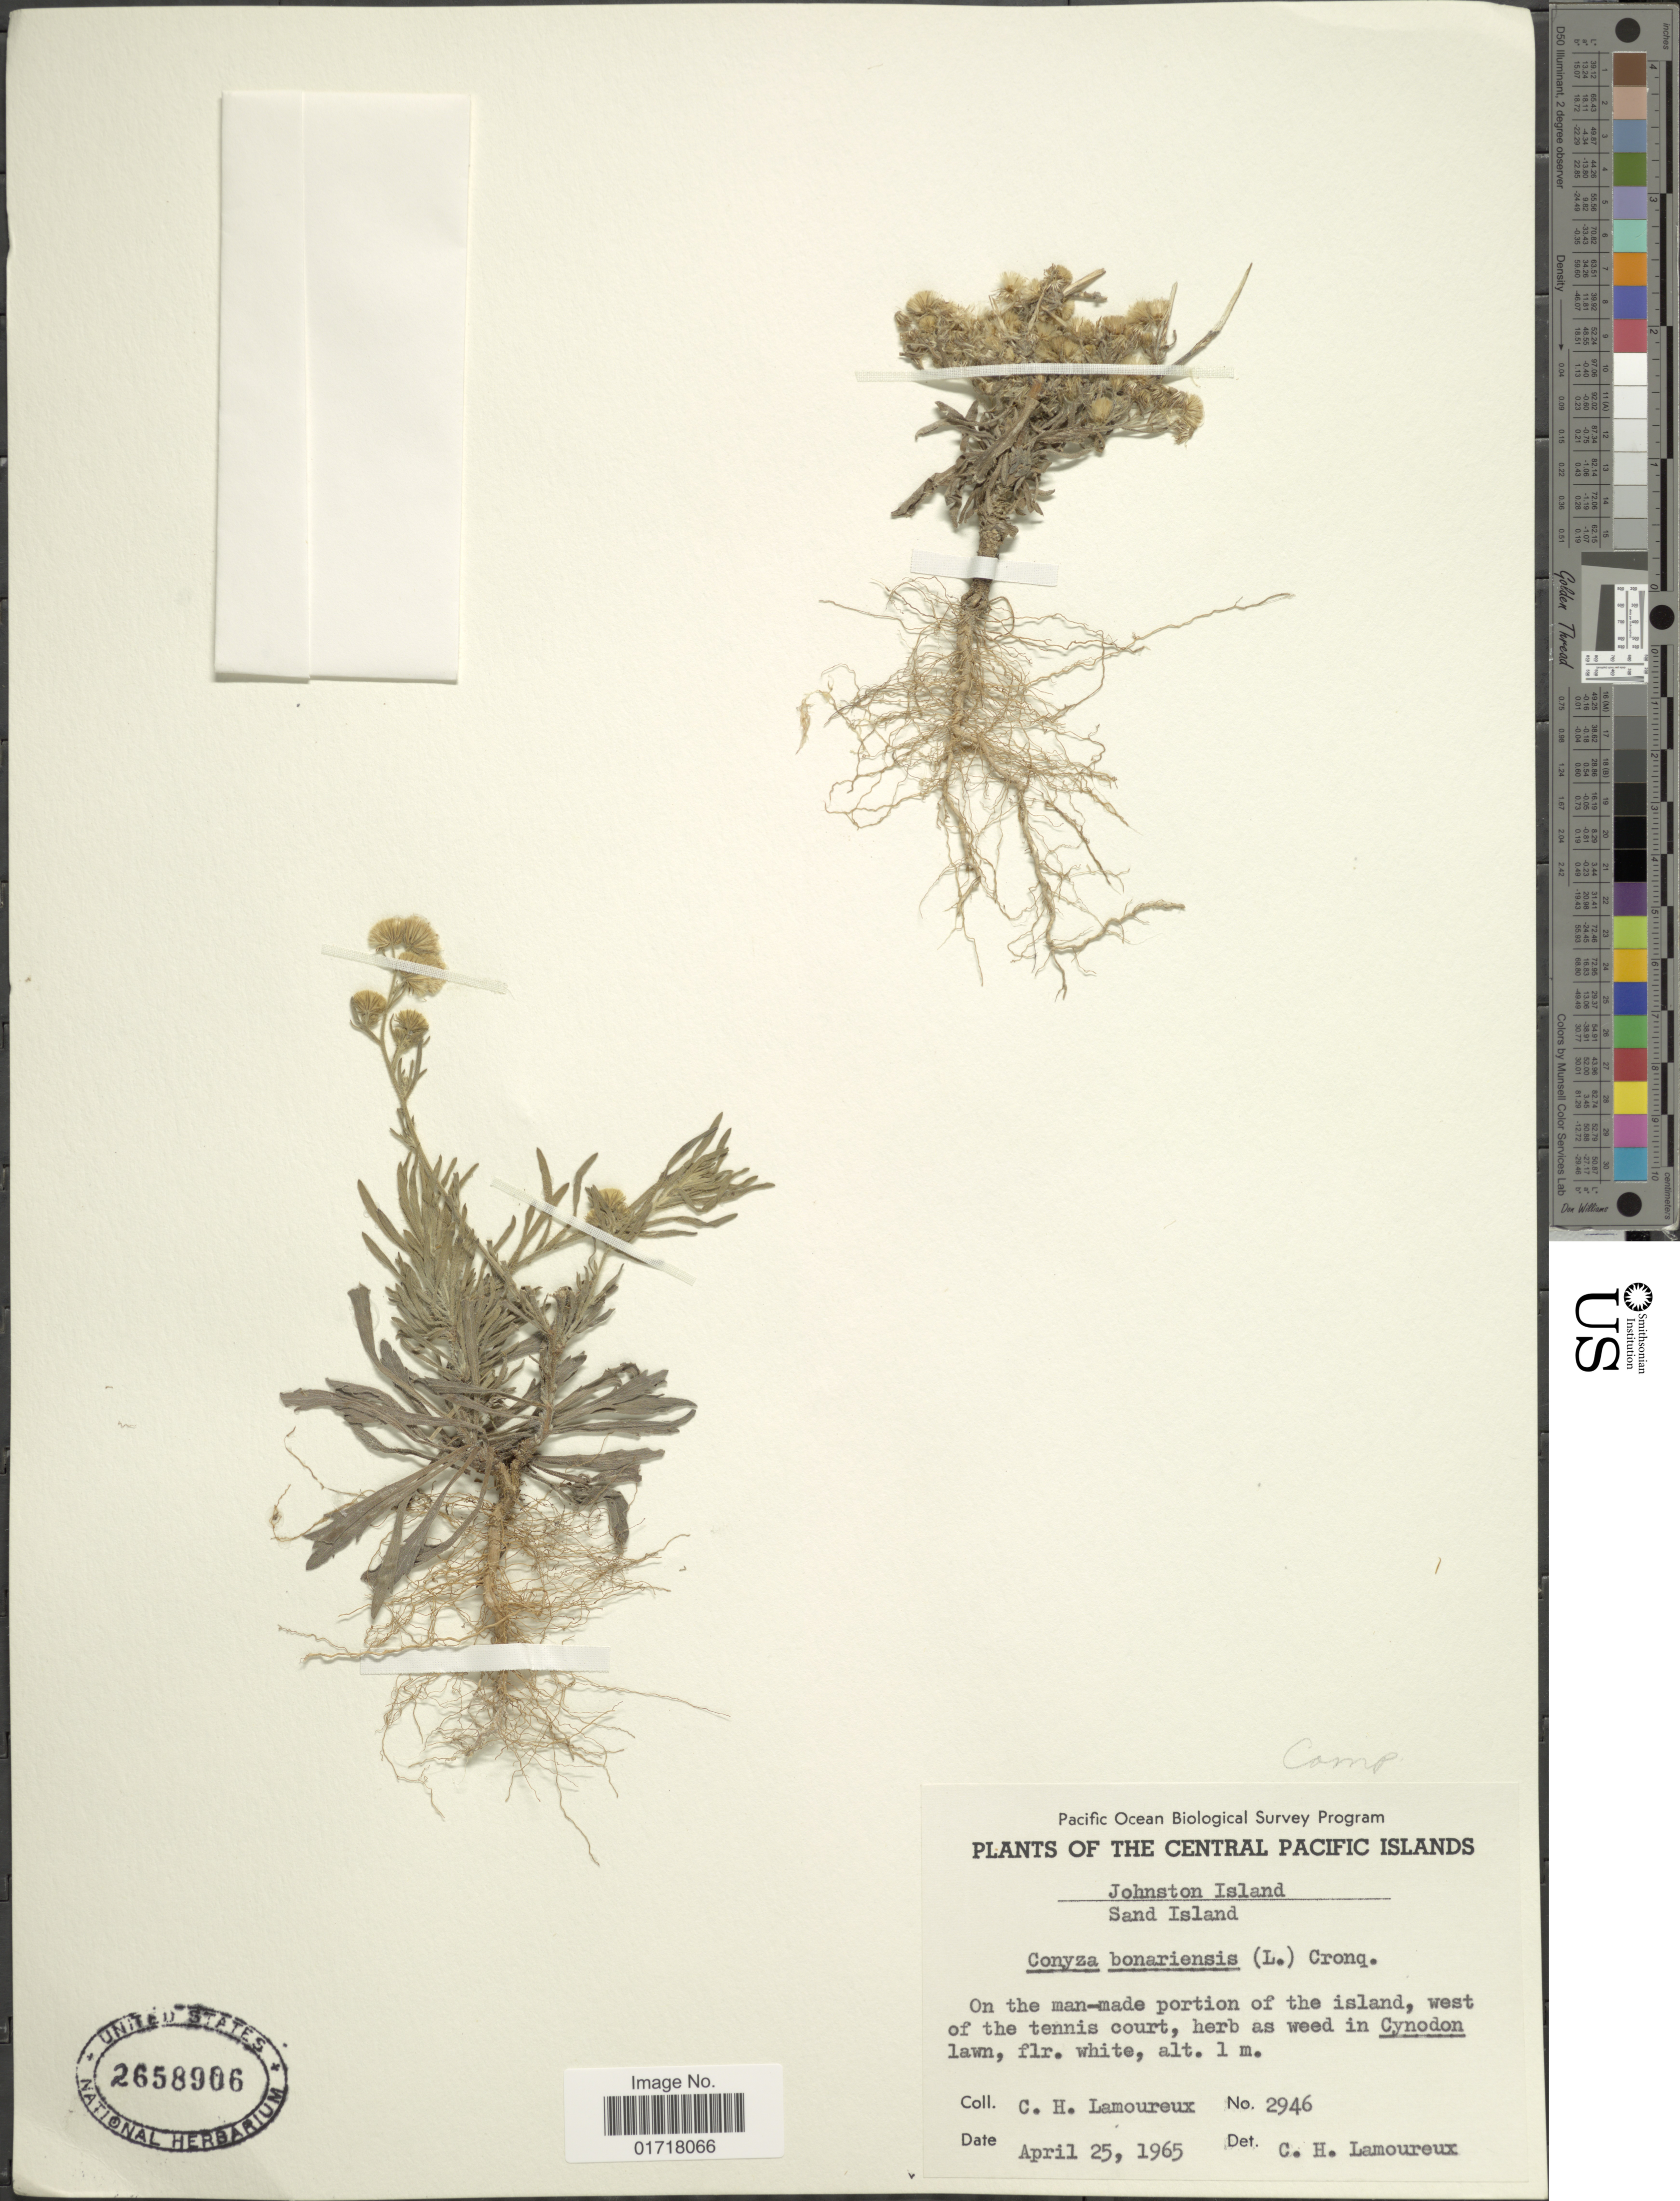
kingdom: Plantae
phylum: Tracheophyta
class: Magnoliopsida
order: Asterales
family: Asteraceae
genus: Erigeron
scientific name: Erigeron bonariensis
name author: L.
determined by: Wagner, W. L., (BOT), Smithsonian Institution - National Museum of Natural History (UNITED STATES)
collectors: C. H. Lamoureux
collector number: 2946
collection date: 1965-04-25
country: U.S. Administered Pacific Islands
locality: Johnston Island, Sand Island, On the man-made portion of the island, west of the tennis court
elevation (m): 1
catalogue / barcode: US 2658906